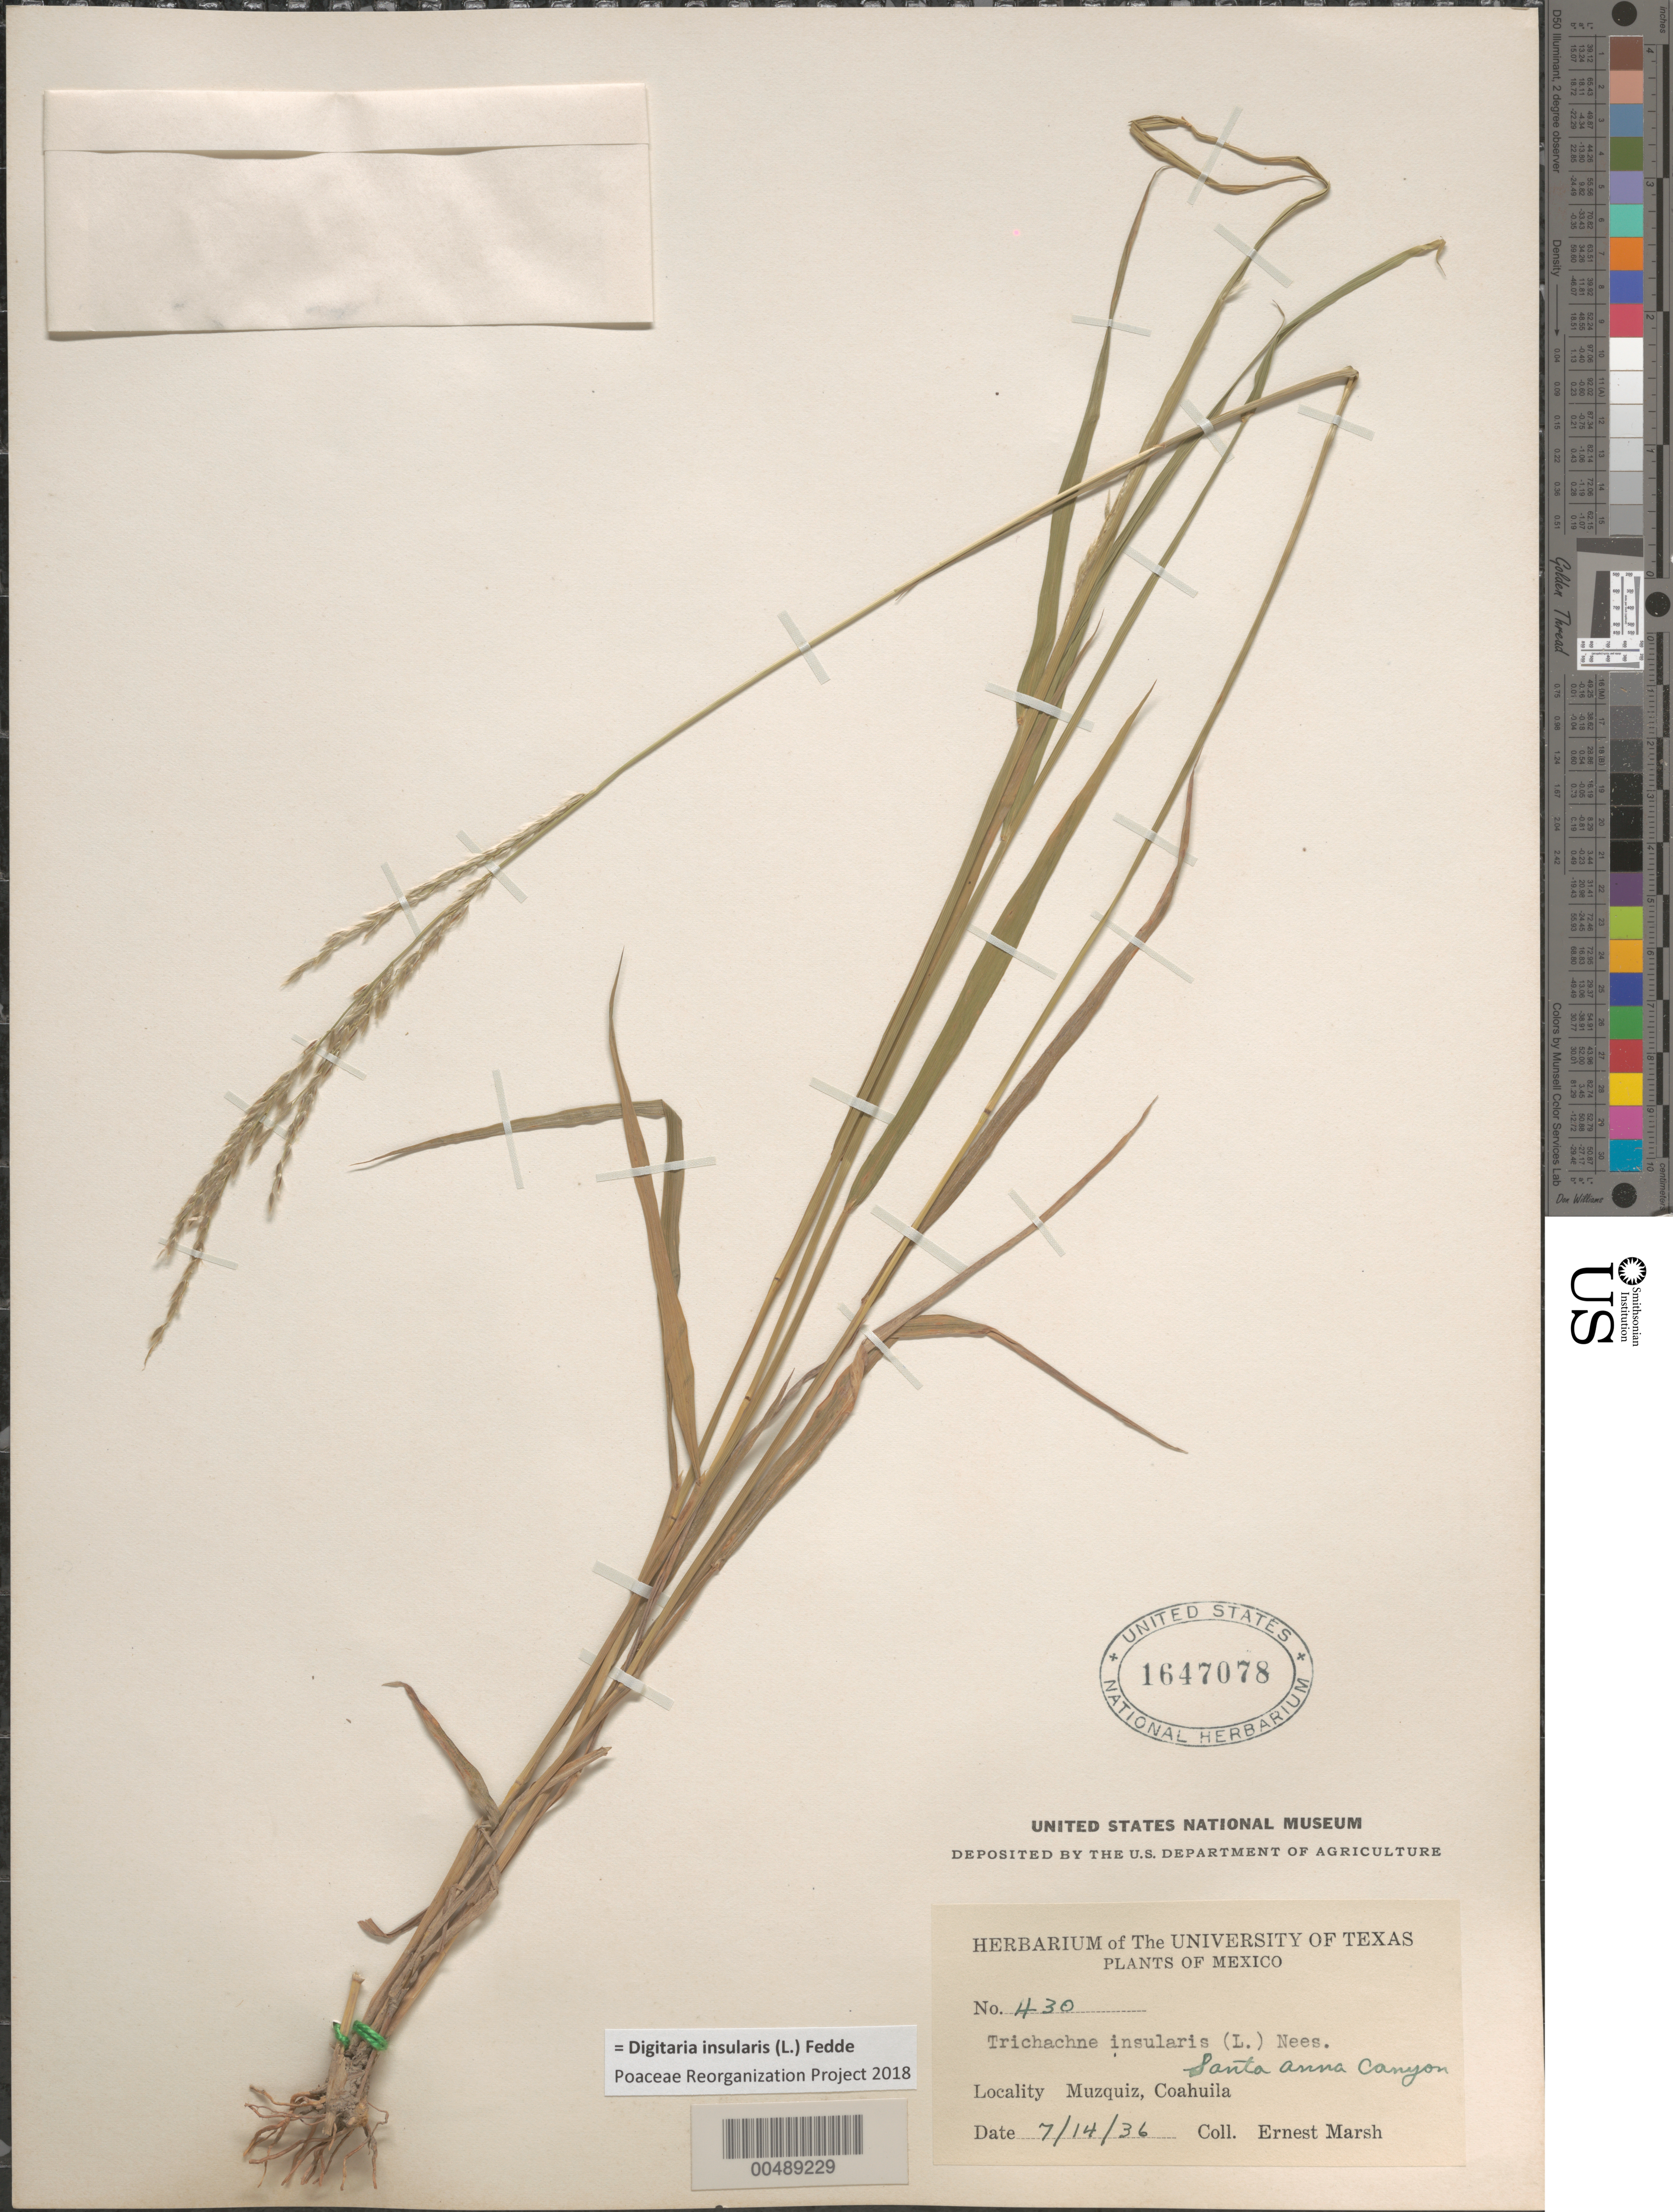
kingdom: Plantae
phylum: Tracheophyta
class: Liliopsida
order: Poales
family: Poaceae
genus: Digitaria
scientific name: Digitaria insularis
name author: (L.) Fedde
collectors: E. Marsh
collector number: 430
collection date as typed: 14 Jul 1936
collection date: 1936-07-14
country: Mexico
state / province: Coahuila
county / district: Hipolito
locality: Santa Anna Canyon, Muzquiz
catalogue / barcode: US 1647078